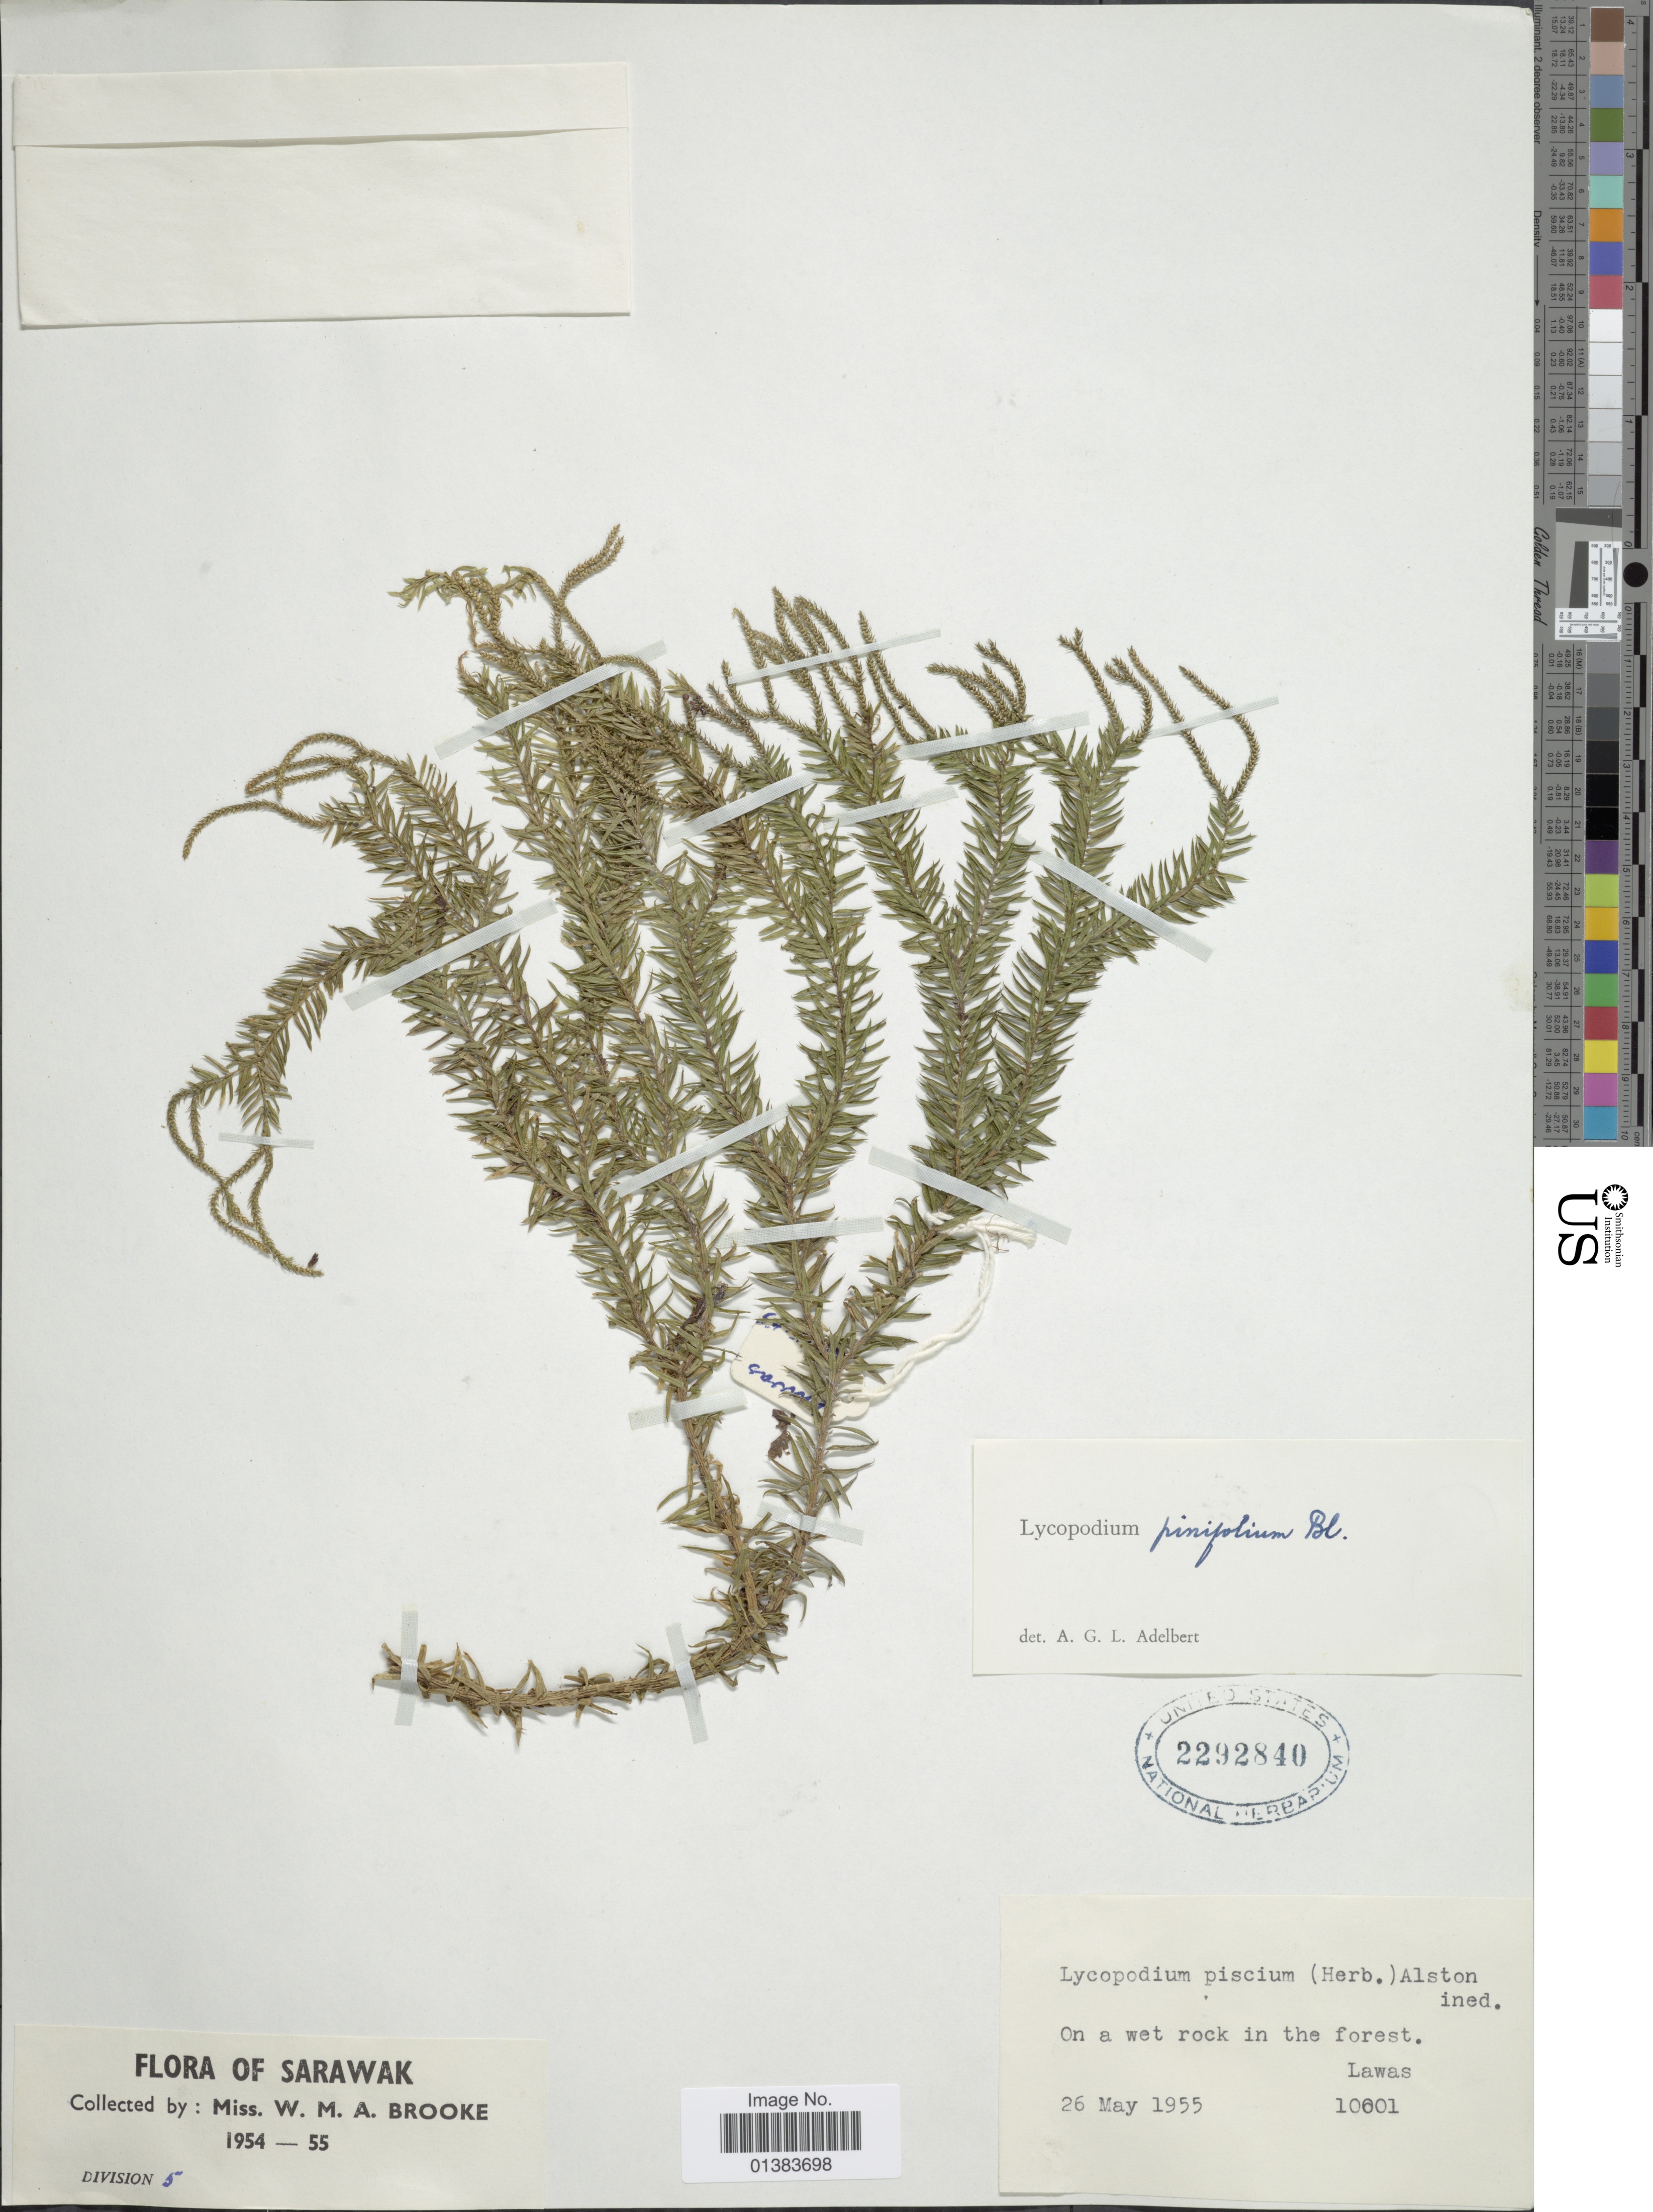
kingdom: Plantae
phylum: Tracheophyta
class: Lycopodiopsida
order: Lycopodiales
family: Lycopodiaceae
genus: Phlegmariurus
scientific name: Phlegmariurus horizontalis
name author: (Nessel) A. R. Field & Bostock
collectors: W. Brooke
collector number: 10001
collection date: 1955-05-26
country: Malaysia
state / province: Sarawak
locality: Lawas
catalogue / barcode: US 2292840